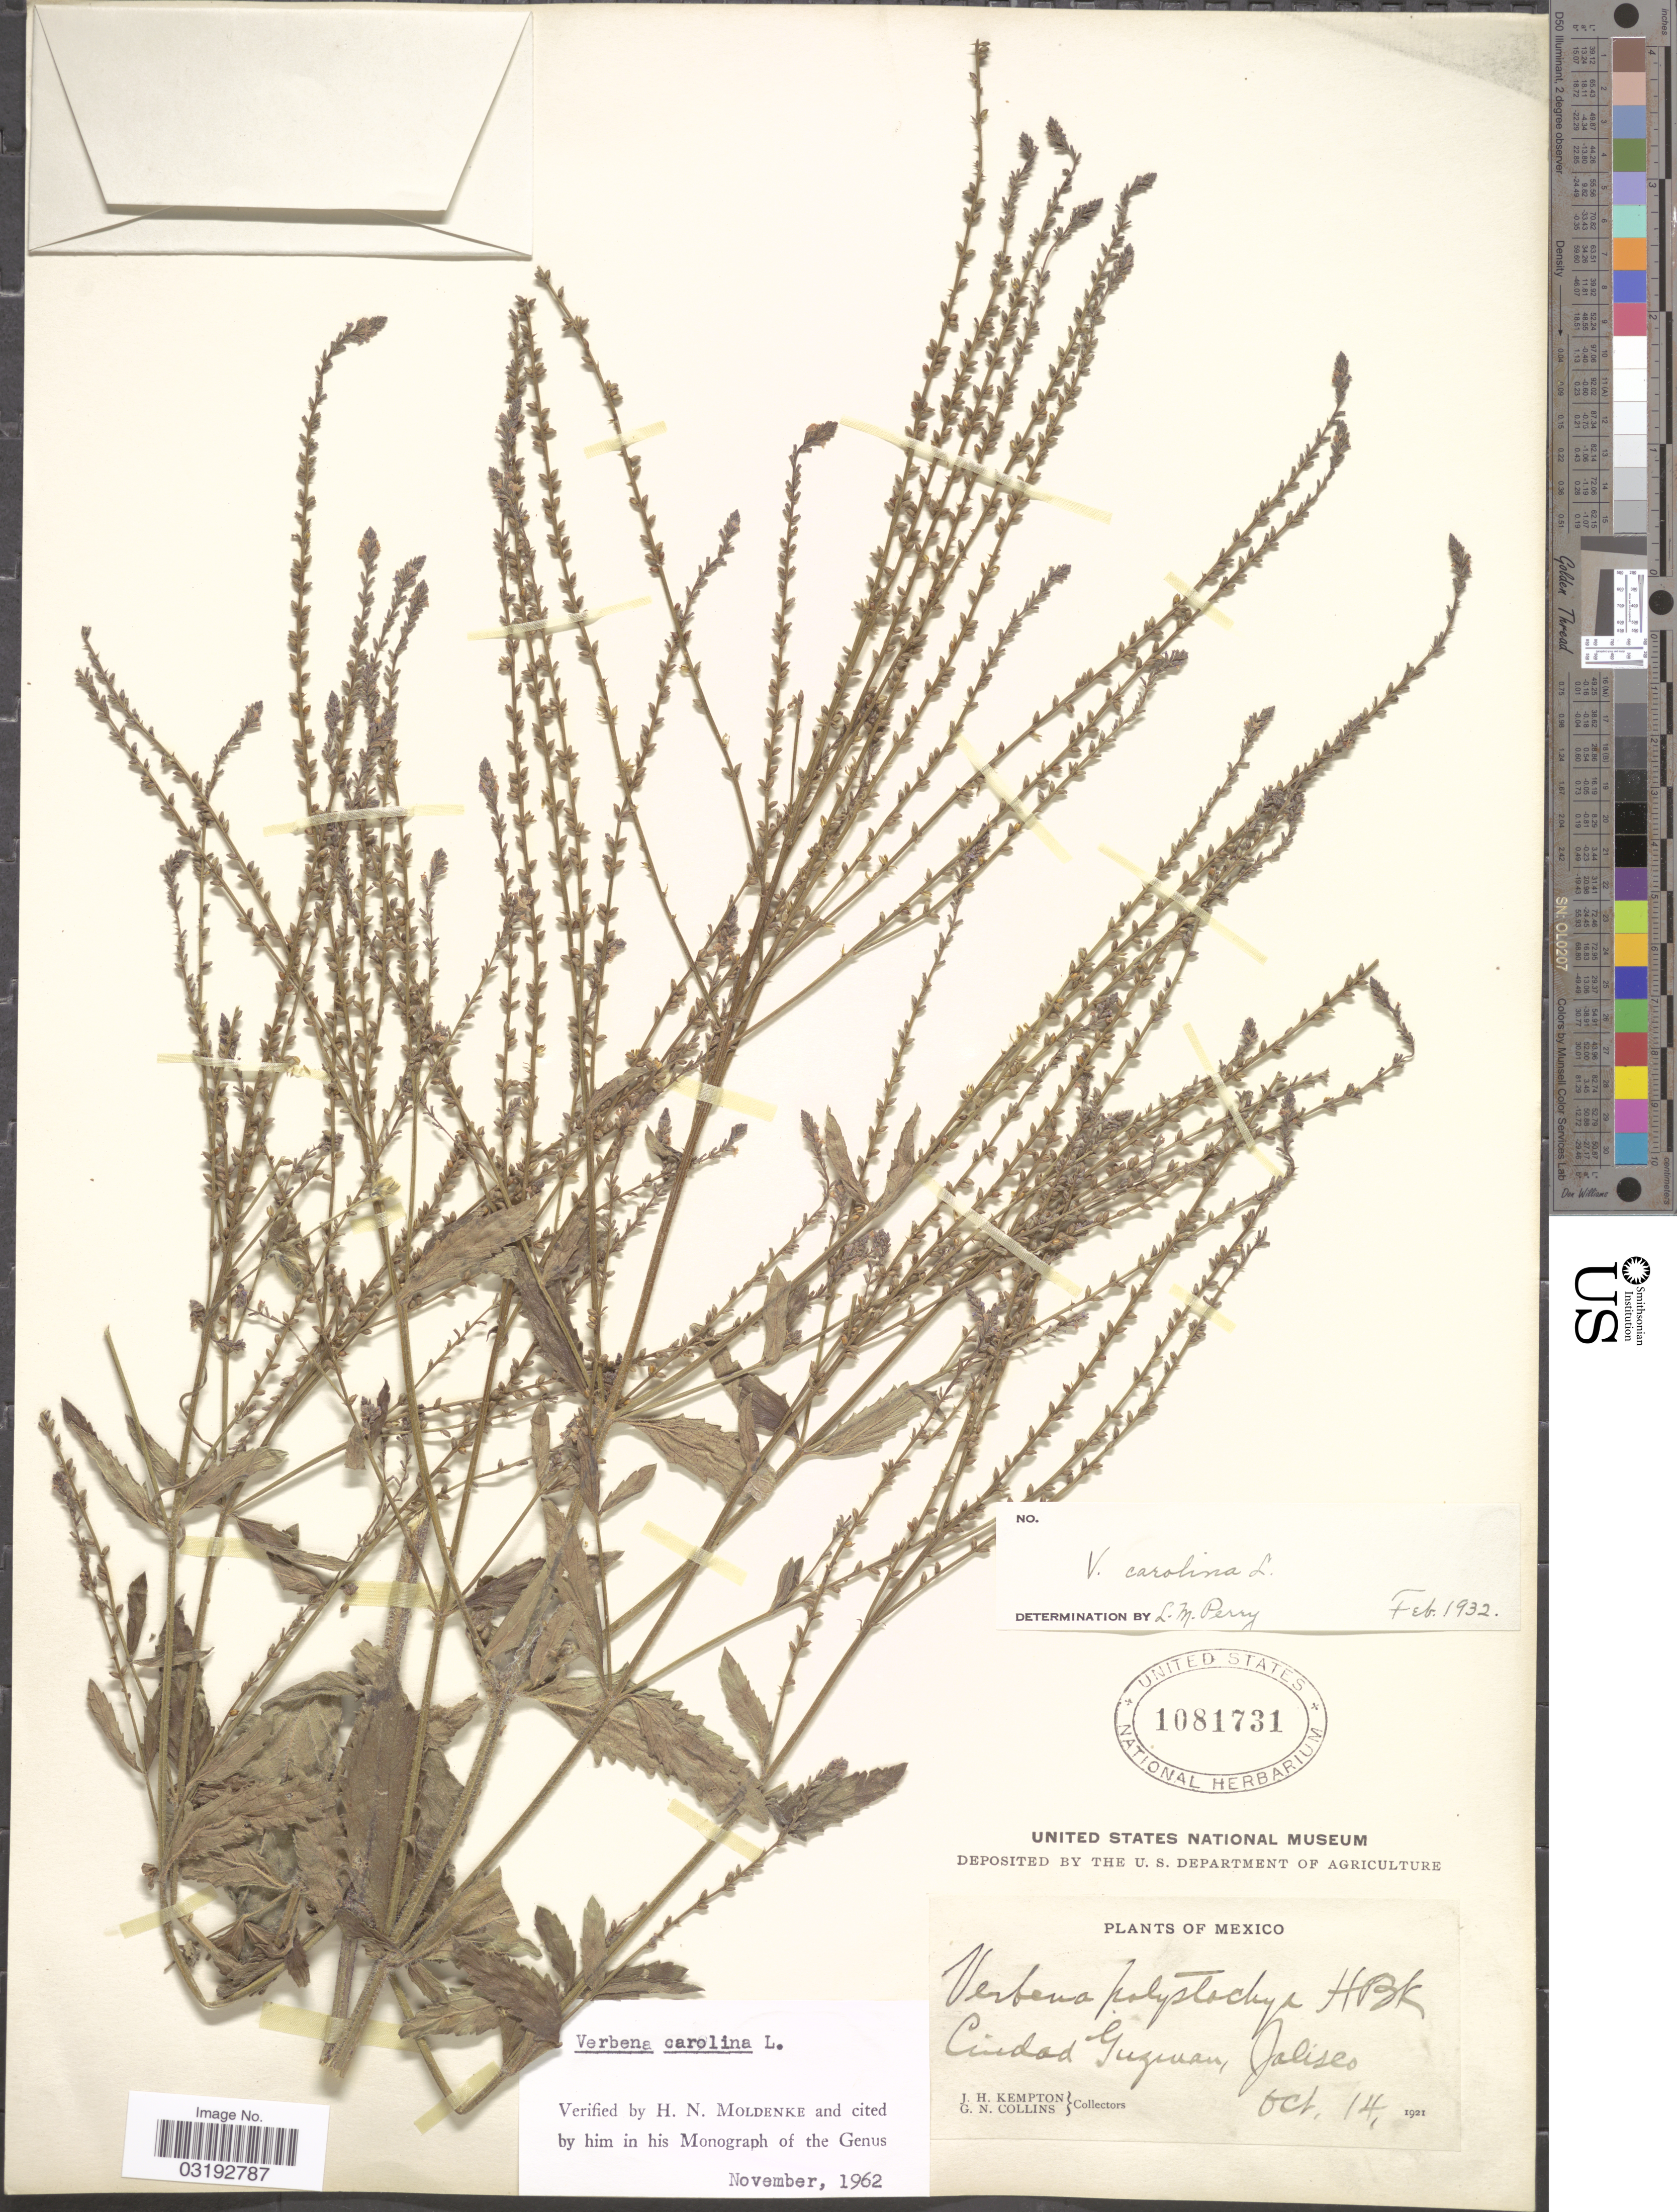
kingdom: Plantae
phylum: Tracheophyta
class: Magnoliopsida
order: Lamiales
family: Verbenaceae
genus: Verbena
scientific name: Verbena carolina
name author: L.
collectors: J. H. Kempton & G. Collins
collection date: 1921-10-14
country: Mexico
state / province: Jalisco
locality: Ciudad Guzman.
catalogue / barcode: US 1081731